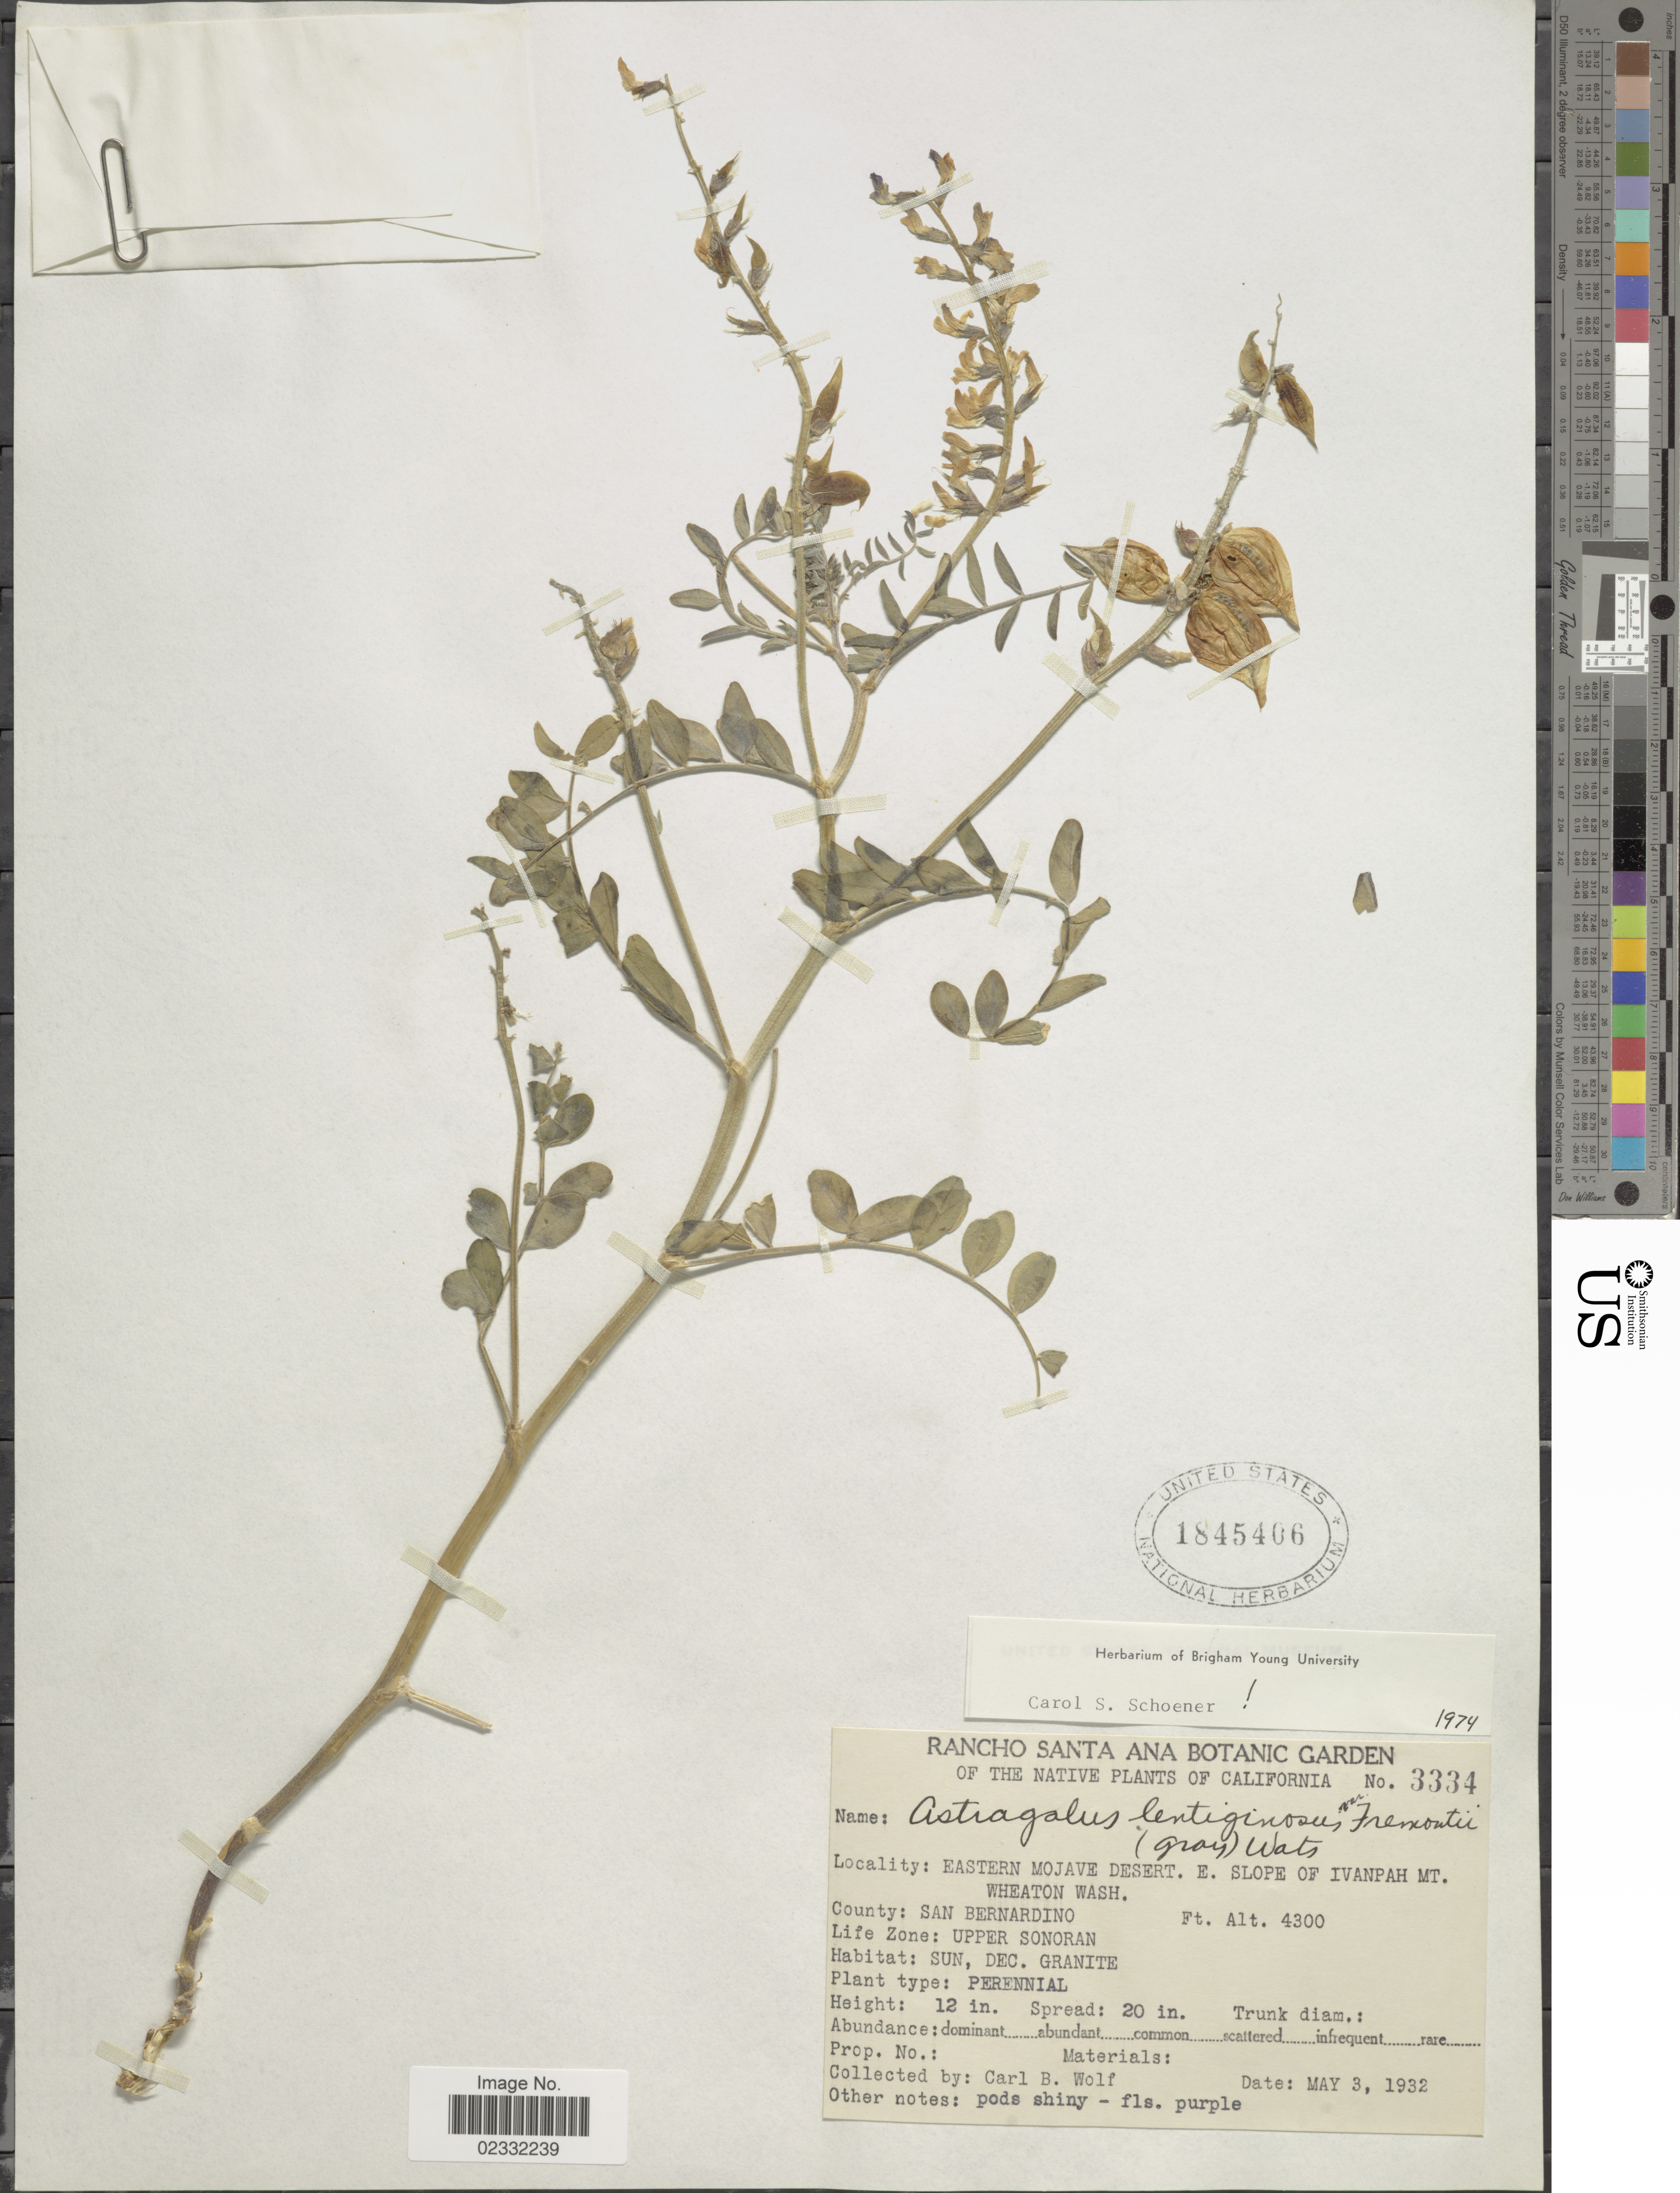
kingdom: Plantae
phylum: Tracheophyta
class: Magnoliopsida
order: Fabales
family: Fabaceae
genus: Astragalus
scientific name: Astragalus lentiginosus var. fremontii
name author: (A. Gray ex Torr.) S. Watson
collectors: C. B. Wolf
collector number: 3334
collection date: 1932-05-03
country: United States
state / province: California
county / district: San Bernardino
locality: The Native of California, Eastern Mojave Desert. E Slope of Ivanpah Mt. Wheaton Wash. County: San Bernardino, Life Zone: Upper Sonoram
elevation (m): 1311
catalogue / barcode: US 1845406